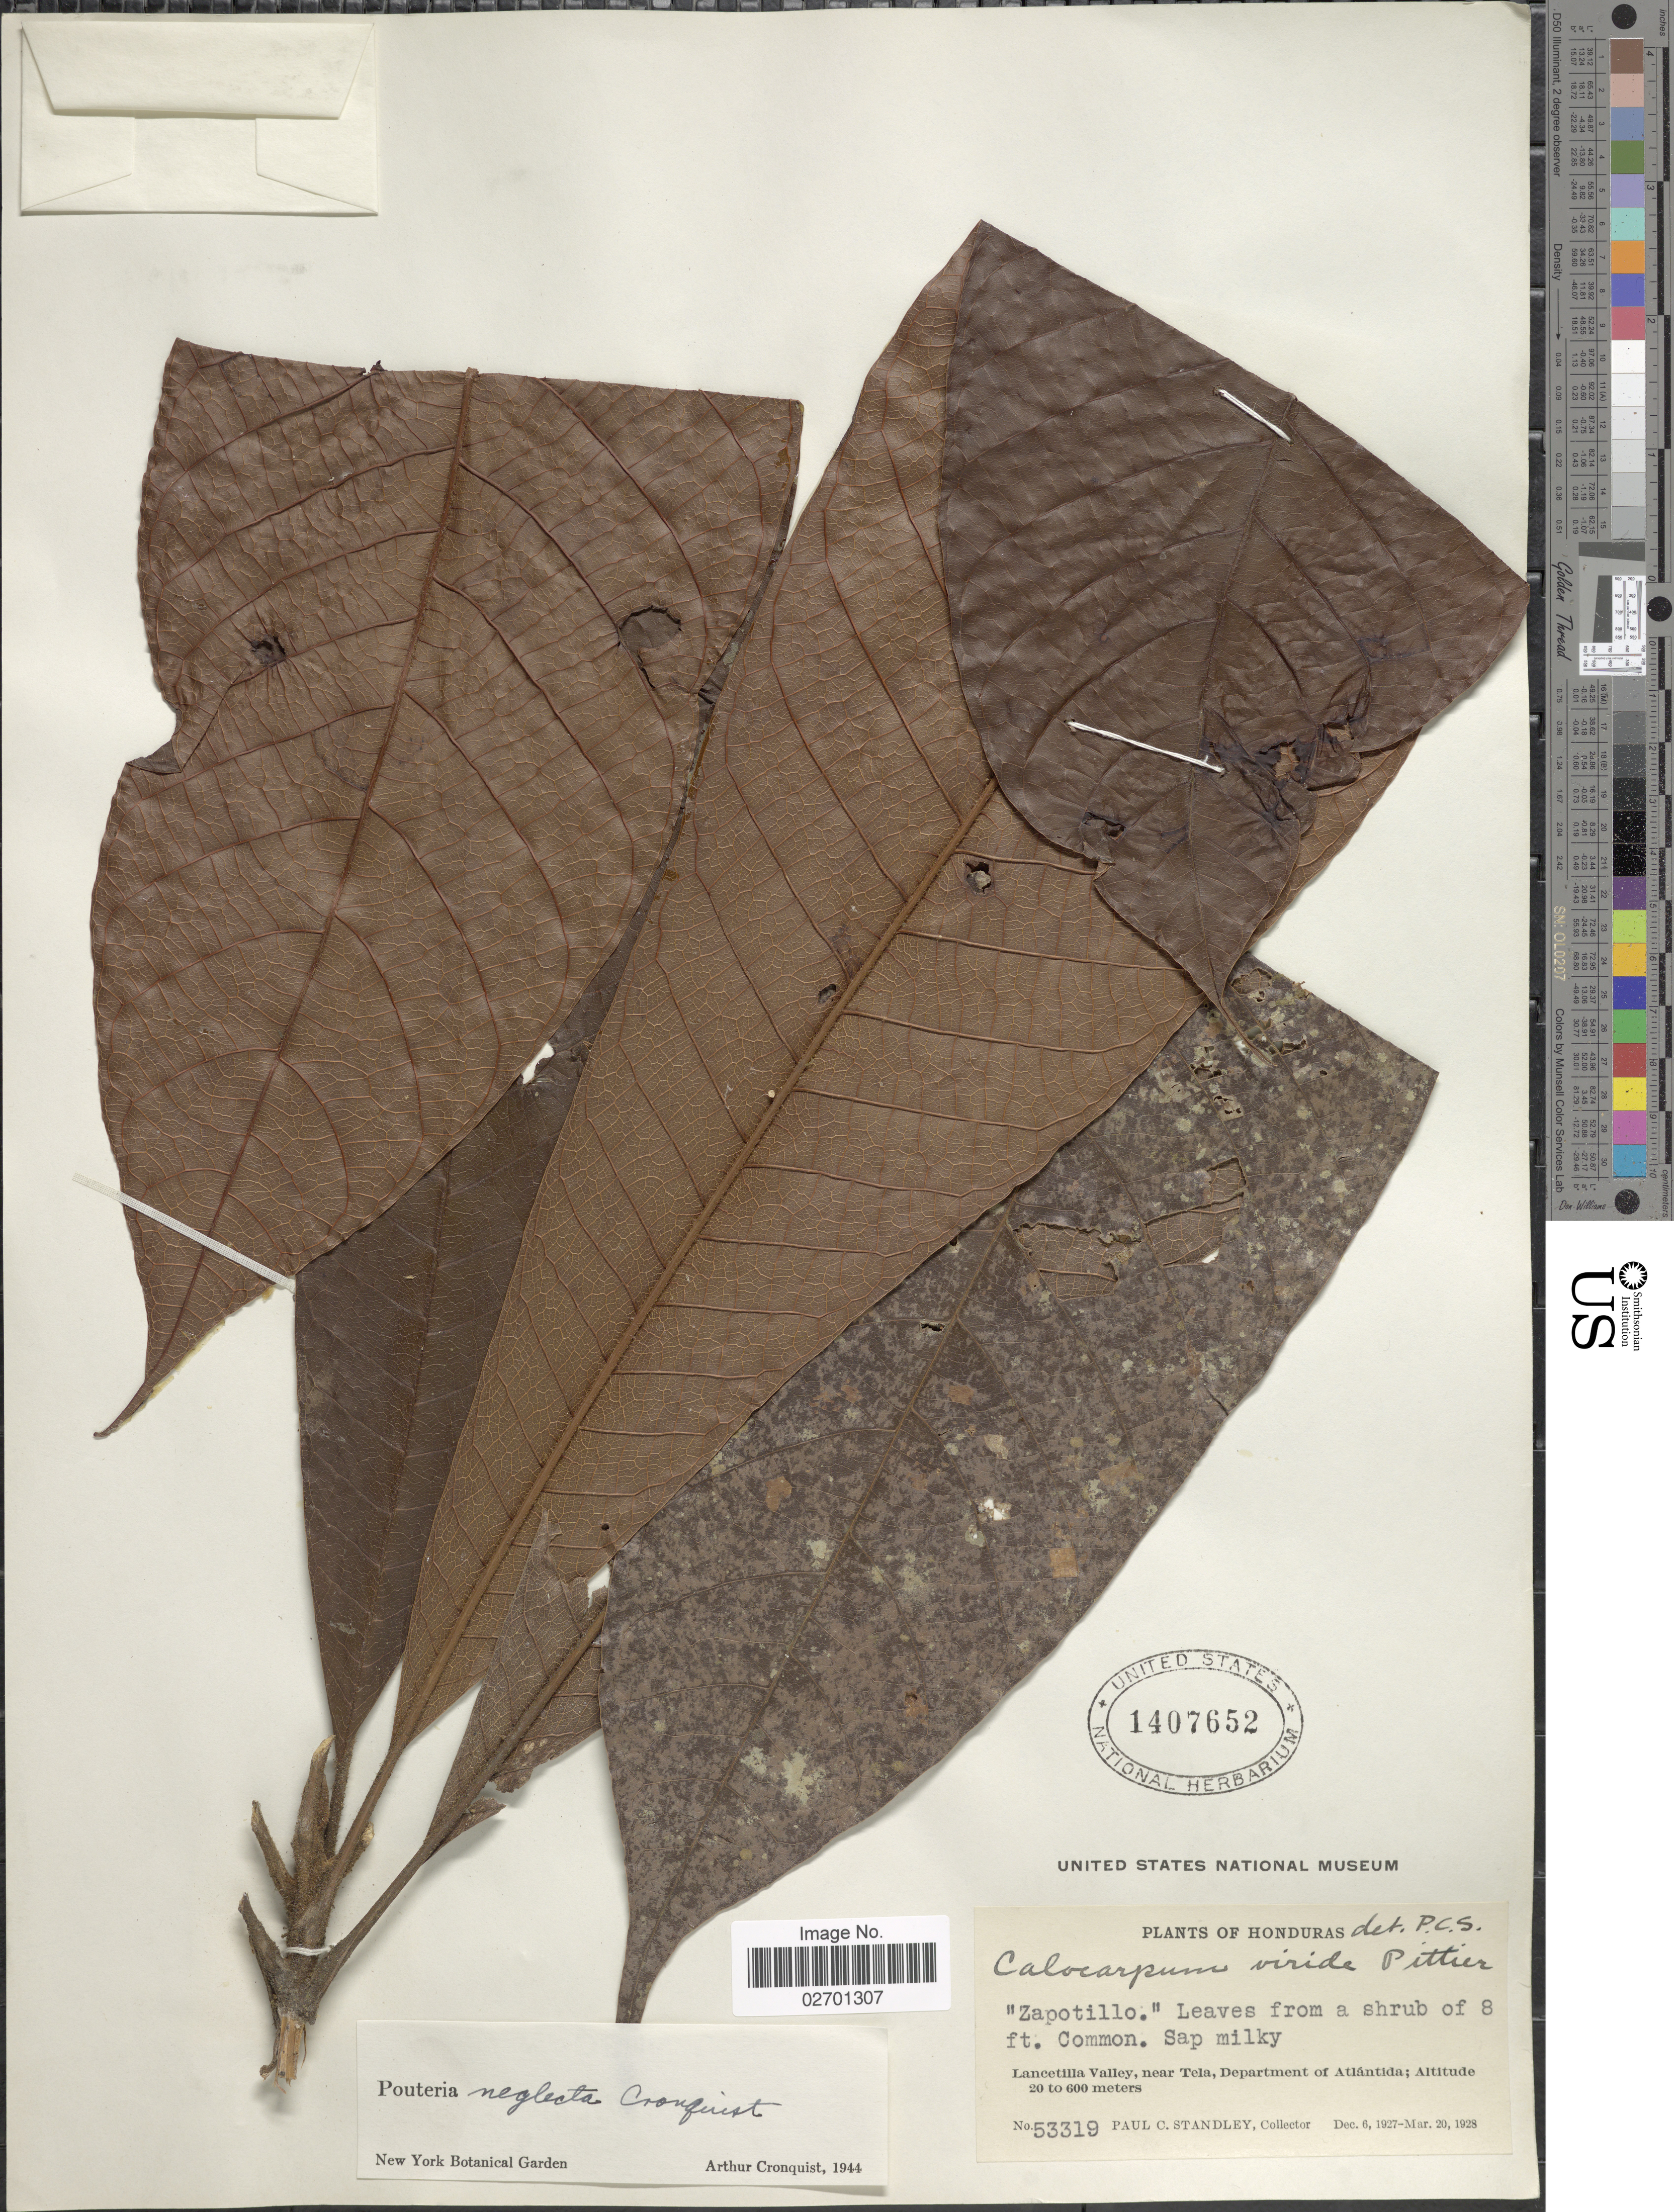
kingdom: Plantae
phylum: Tracheophyta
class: Magnoliopsida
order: Ericales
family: Sapotaceae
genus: Pouteria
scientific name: Pouteria torta subsp. gallifructa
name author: (Cronq.) T.D. Penn.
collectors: P. C. Standley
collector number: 53319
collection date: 1927-12-06/1928-03-20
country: Honduras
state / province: Atlántida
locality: Lancetilla Valley, near Tela.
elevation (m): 200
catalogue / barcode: US 1407652